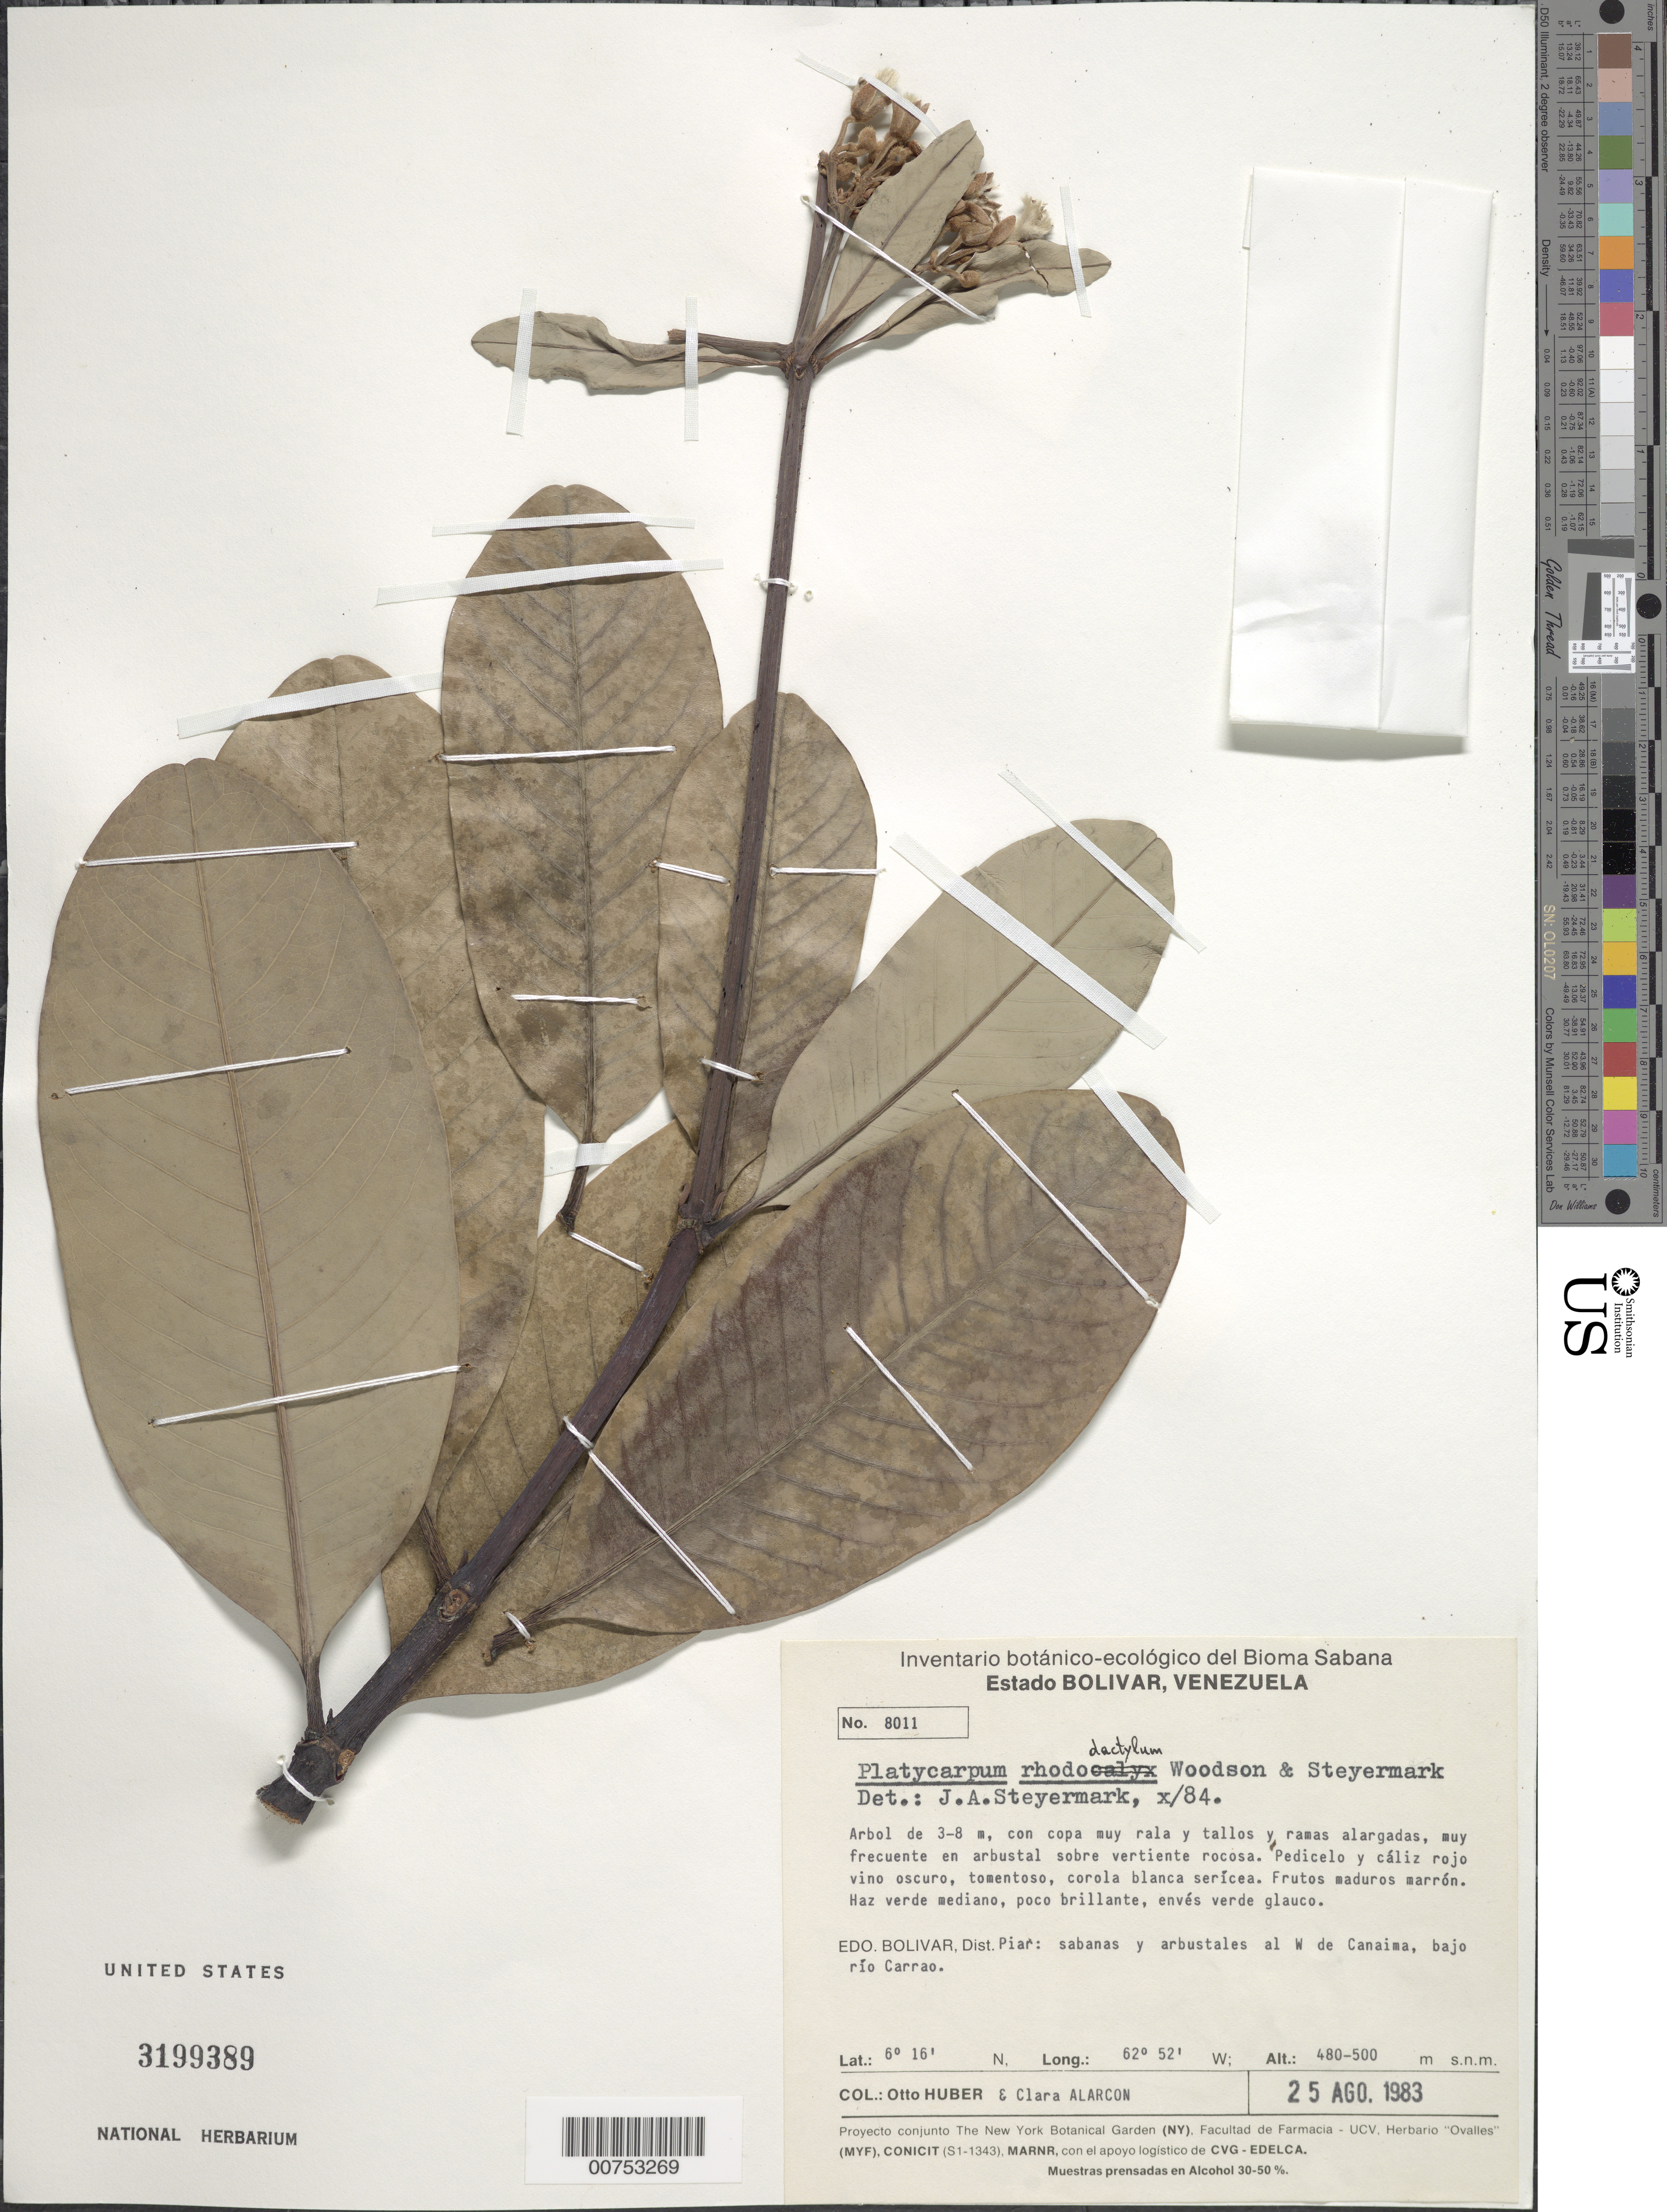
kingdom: Plantae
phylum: Tracheophyta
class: Magnoliopsida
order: Gentianales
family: Rubiaceae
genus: Platycarpum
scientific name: Platycarpum rhododactylum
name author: Woodson & Steyerm.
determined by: Huber, Otto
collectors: O. Huber & C. Alarcon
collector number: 8011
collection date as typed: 25-Aug-83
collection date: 1983-08-25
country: Venezuela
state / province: Bolívar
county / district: Piar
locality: Canaima, W of, lower Río Carrao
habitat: Sabanas y arbustales; en arbustal sobre vertiente rocosa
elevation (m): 480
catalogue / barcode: US 3199389